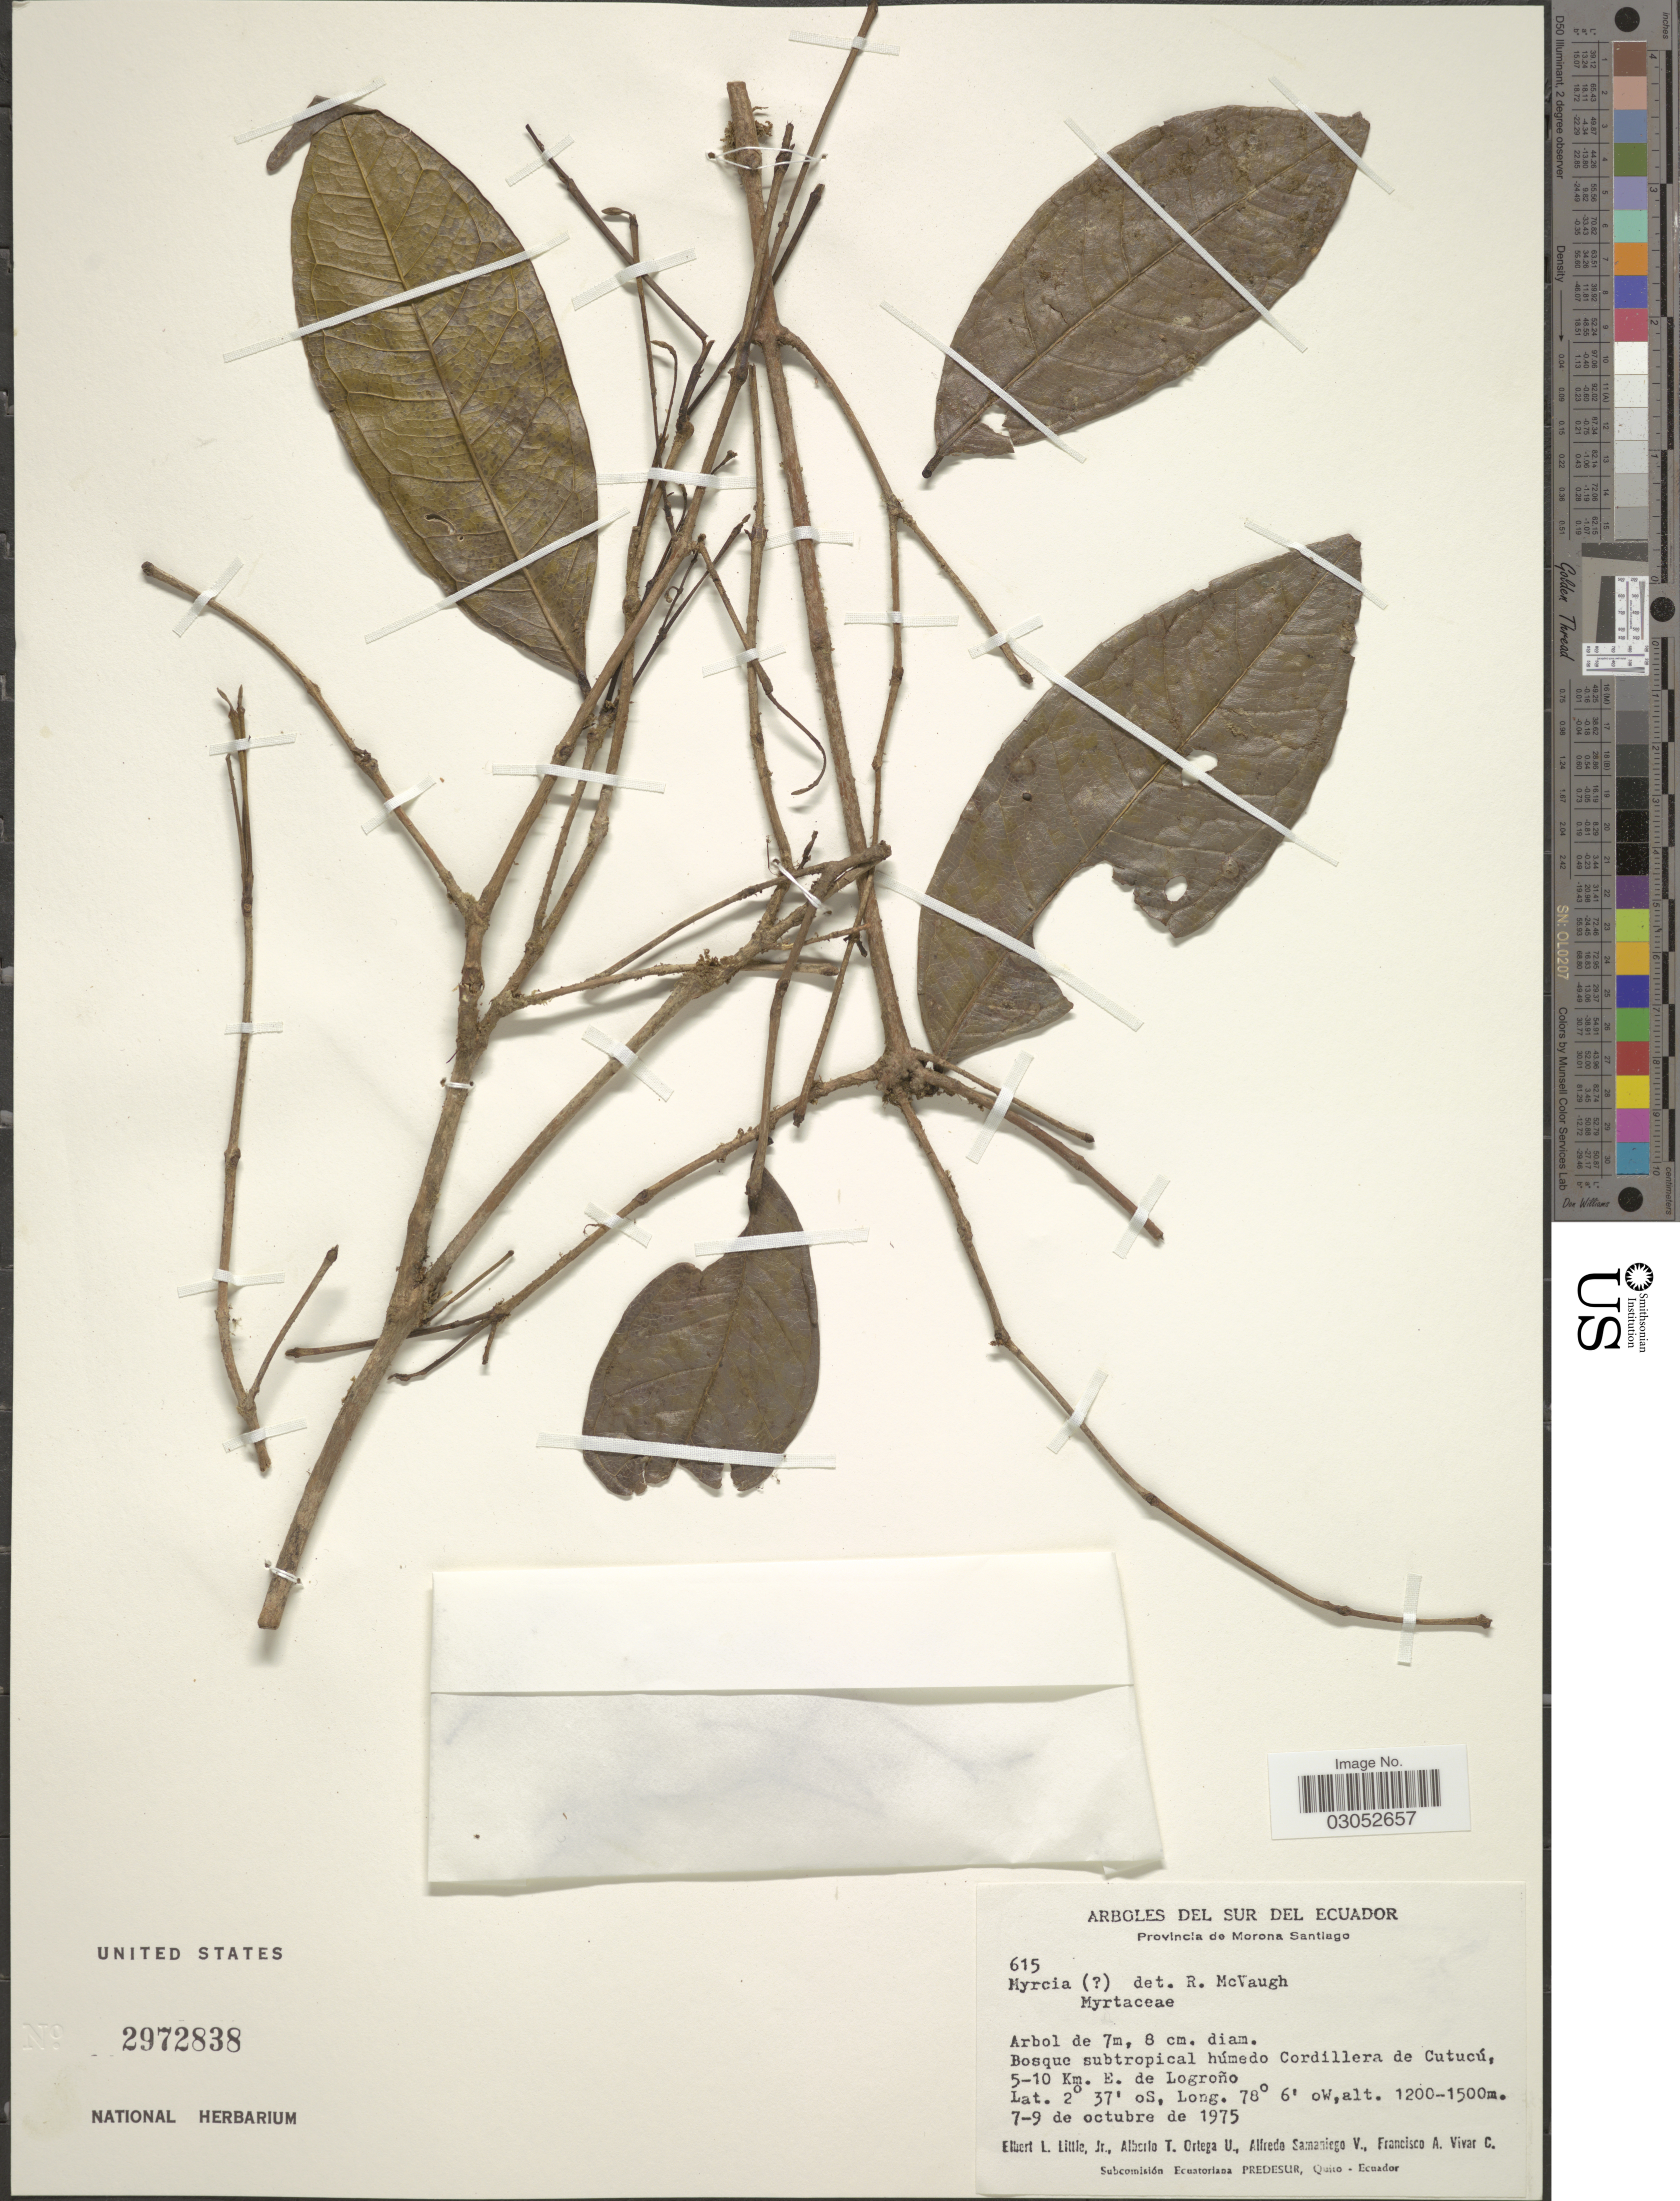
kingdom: Plantae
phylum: Tracheophyta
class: Magnoliopsida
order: Myrtales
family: Myrtaceae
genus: Myrcia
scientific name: Myrcia sp.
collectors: E. L. Little, A. T. Ortega U., A. Samaniego & F. A. Vivar C.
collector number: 615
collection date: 1975-10-07/1975-10-09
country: Ecuador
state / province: Morona-Santiago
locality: Bosque subtropical húmedo Cordillera de Cutucú, 5-10 Km. E. de Logroño.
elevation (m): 1200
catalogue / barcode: US 2972838